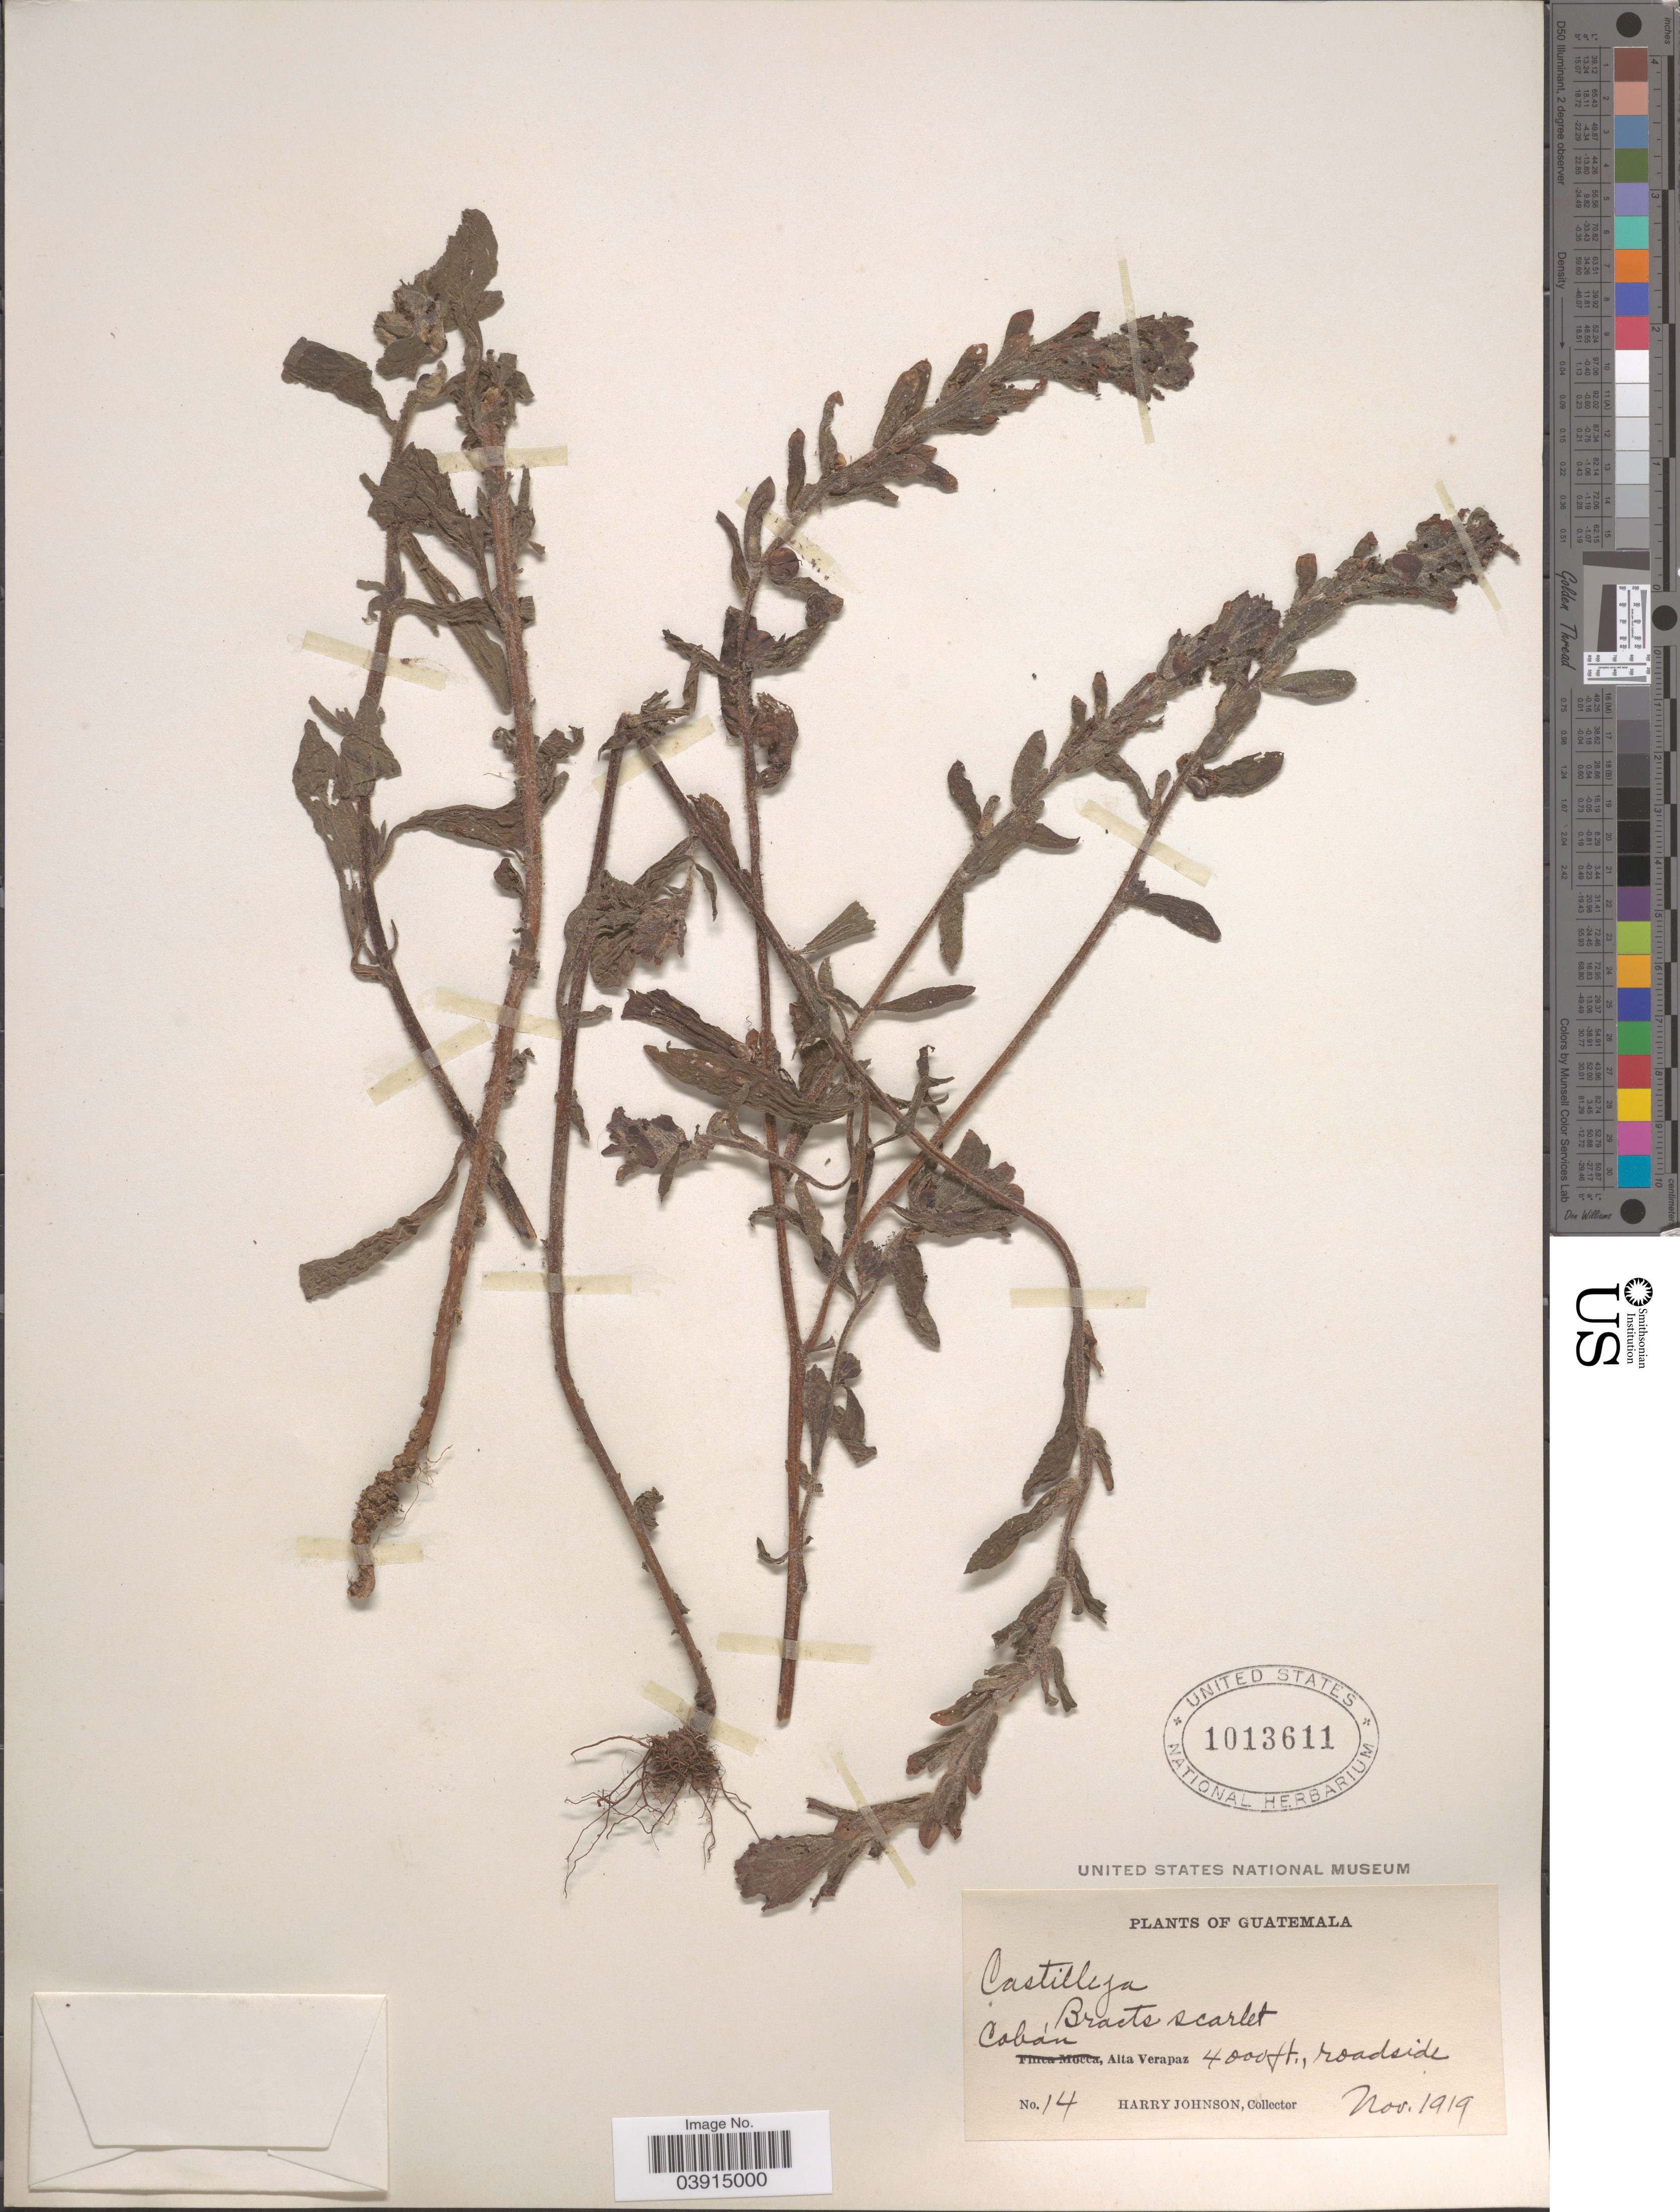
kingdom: Plantae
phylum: Tracheophyta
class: Magnoliopsida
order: Lamiales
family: Orobanchaceae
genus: Castilleja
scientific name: Castilleja arvensis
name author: Schltdl. & Cham.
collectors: H. Johnson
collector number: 14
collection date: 1919-11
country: Guatemala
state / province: Alta Verapaz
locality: Cobán.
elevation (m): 1219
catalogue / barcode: US 1013611